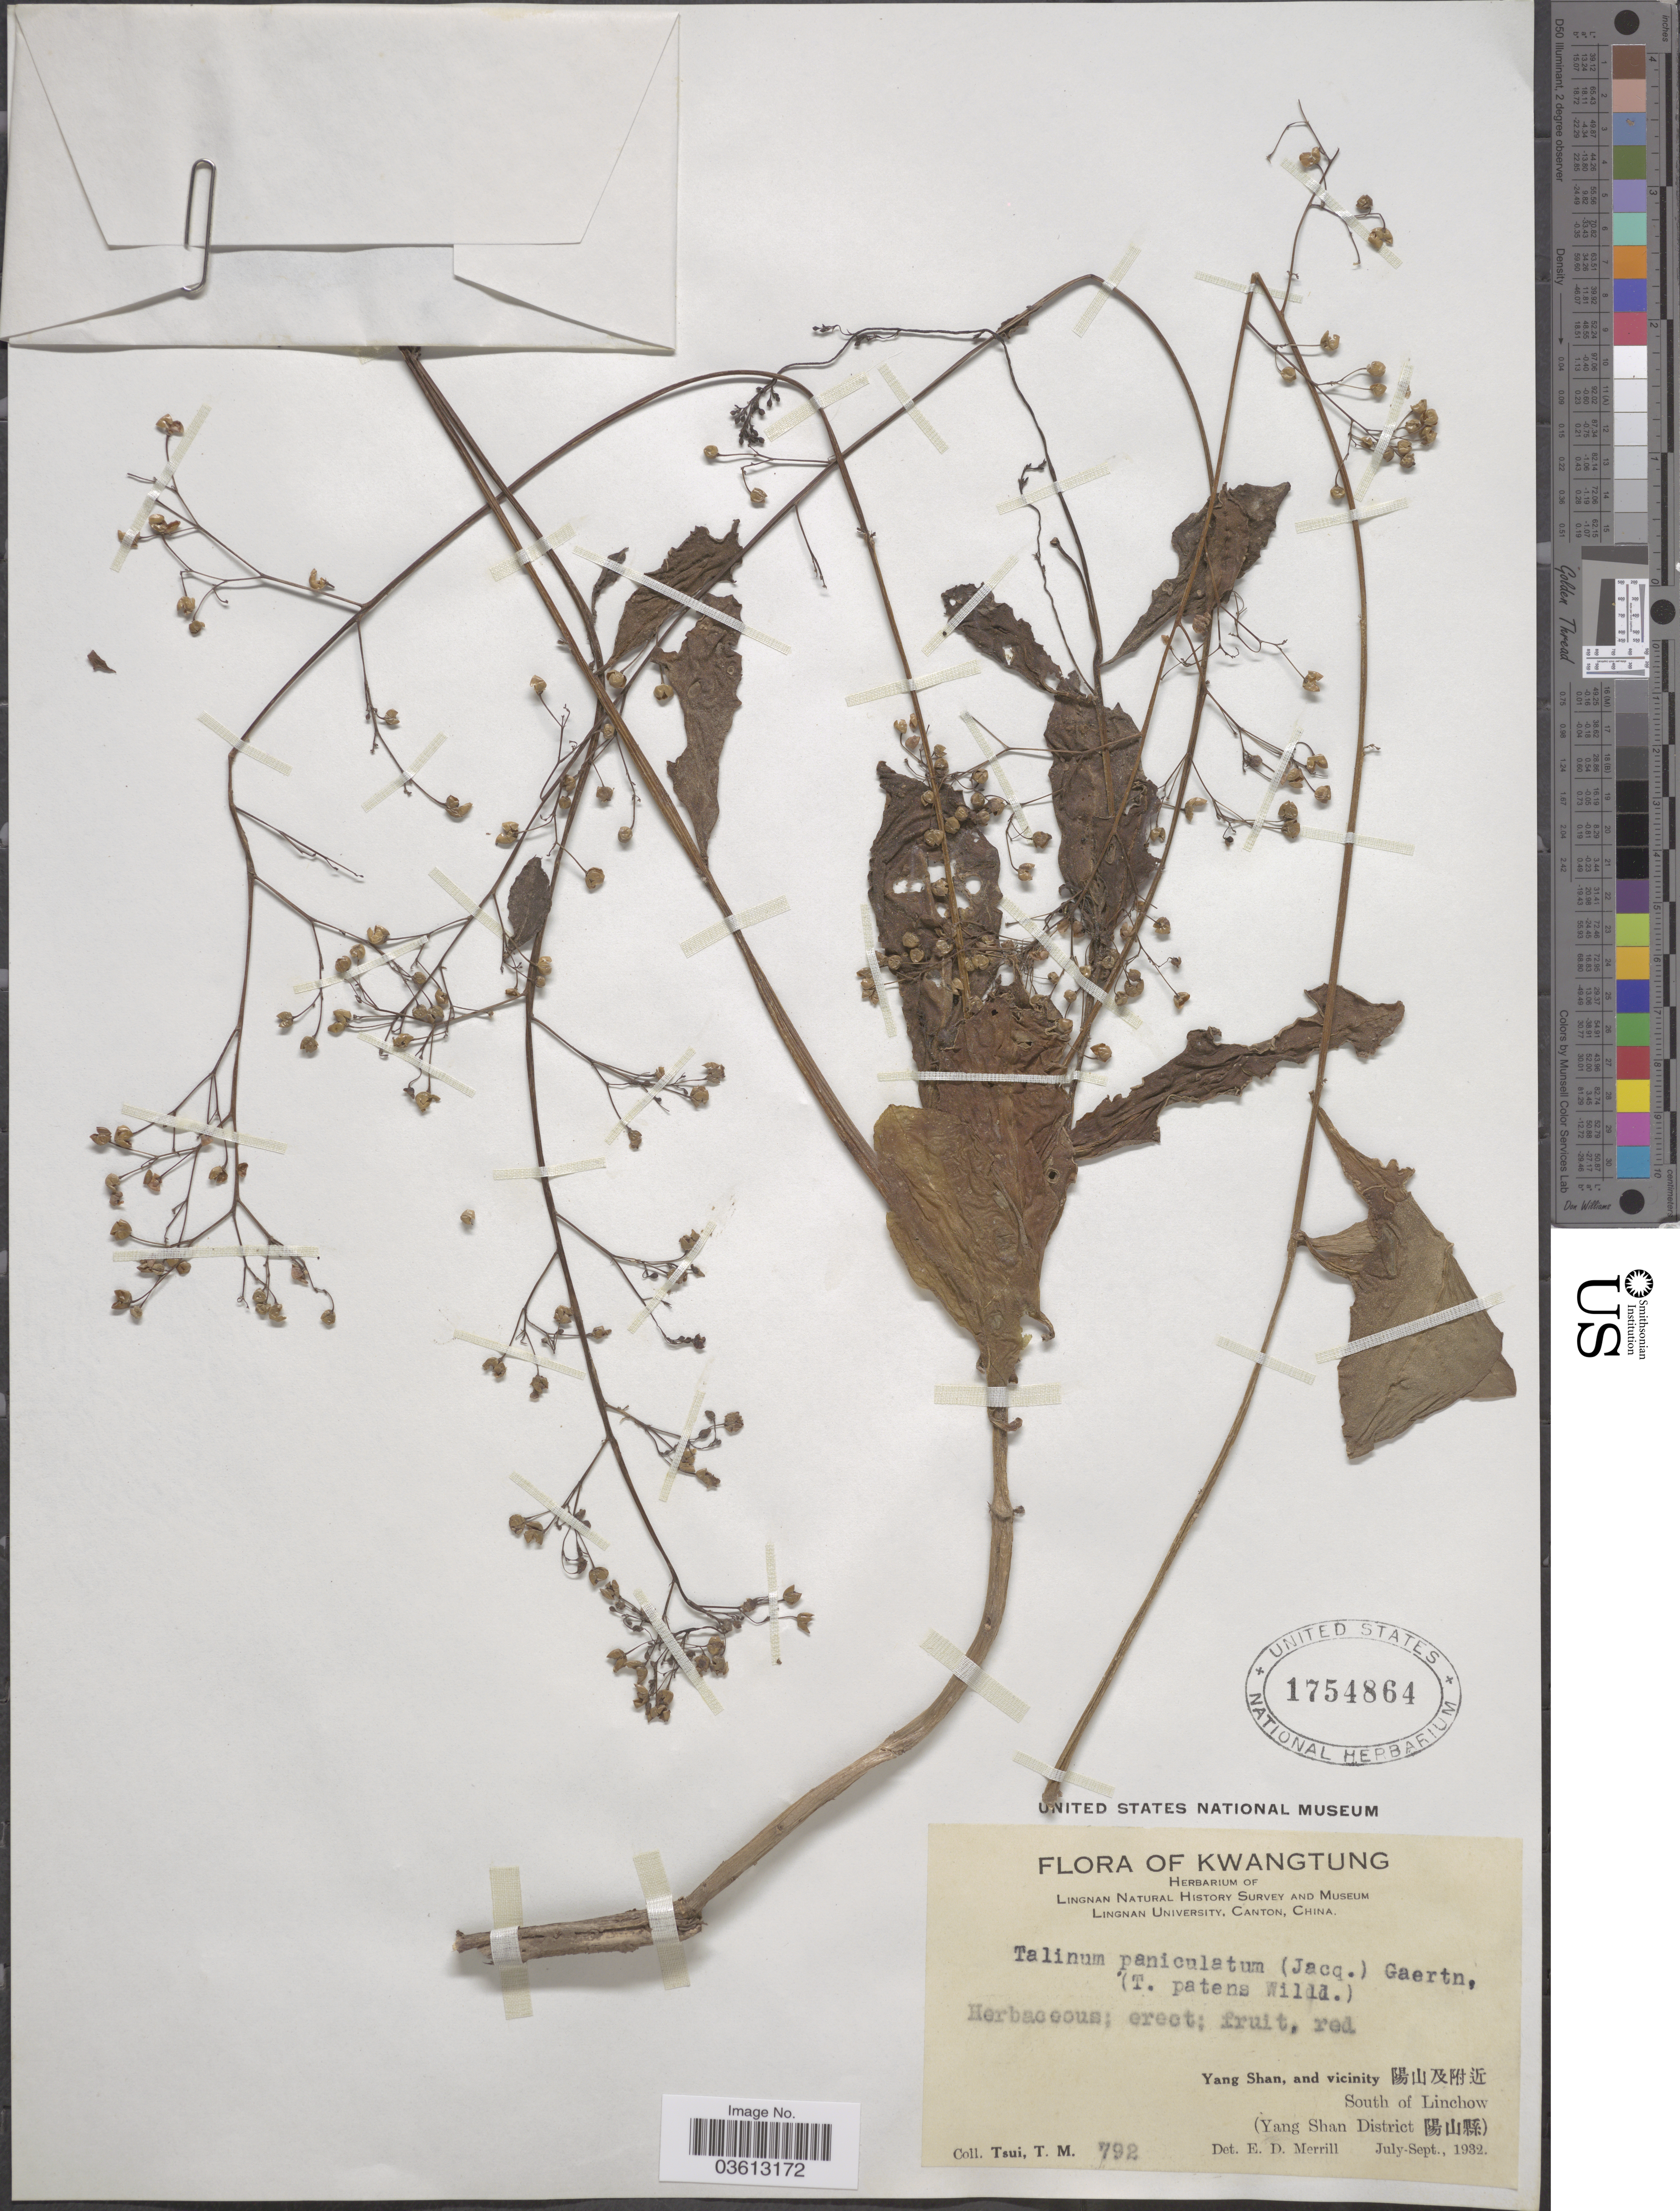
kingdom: Plantae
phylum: Tracheophyta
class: Magnoliopsida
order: Caryophyllales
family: Talinaceae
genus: Talinum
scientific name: Talinum paniculatum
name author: (Jacq.) Gaertn.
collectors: T. Tsui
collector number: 792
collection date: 1932-07/1932-09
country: China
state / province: Guangdong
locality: Kwangtung. Yang Shan, and vicinity X. South of Linchow (Yang Shan District X).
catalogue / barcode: US 1754864